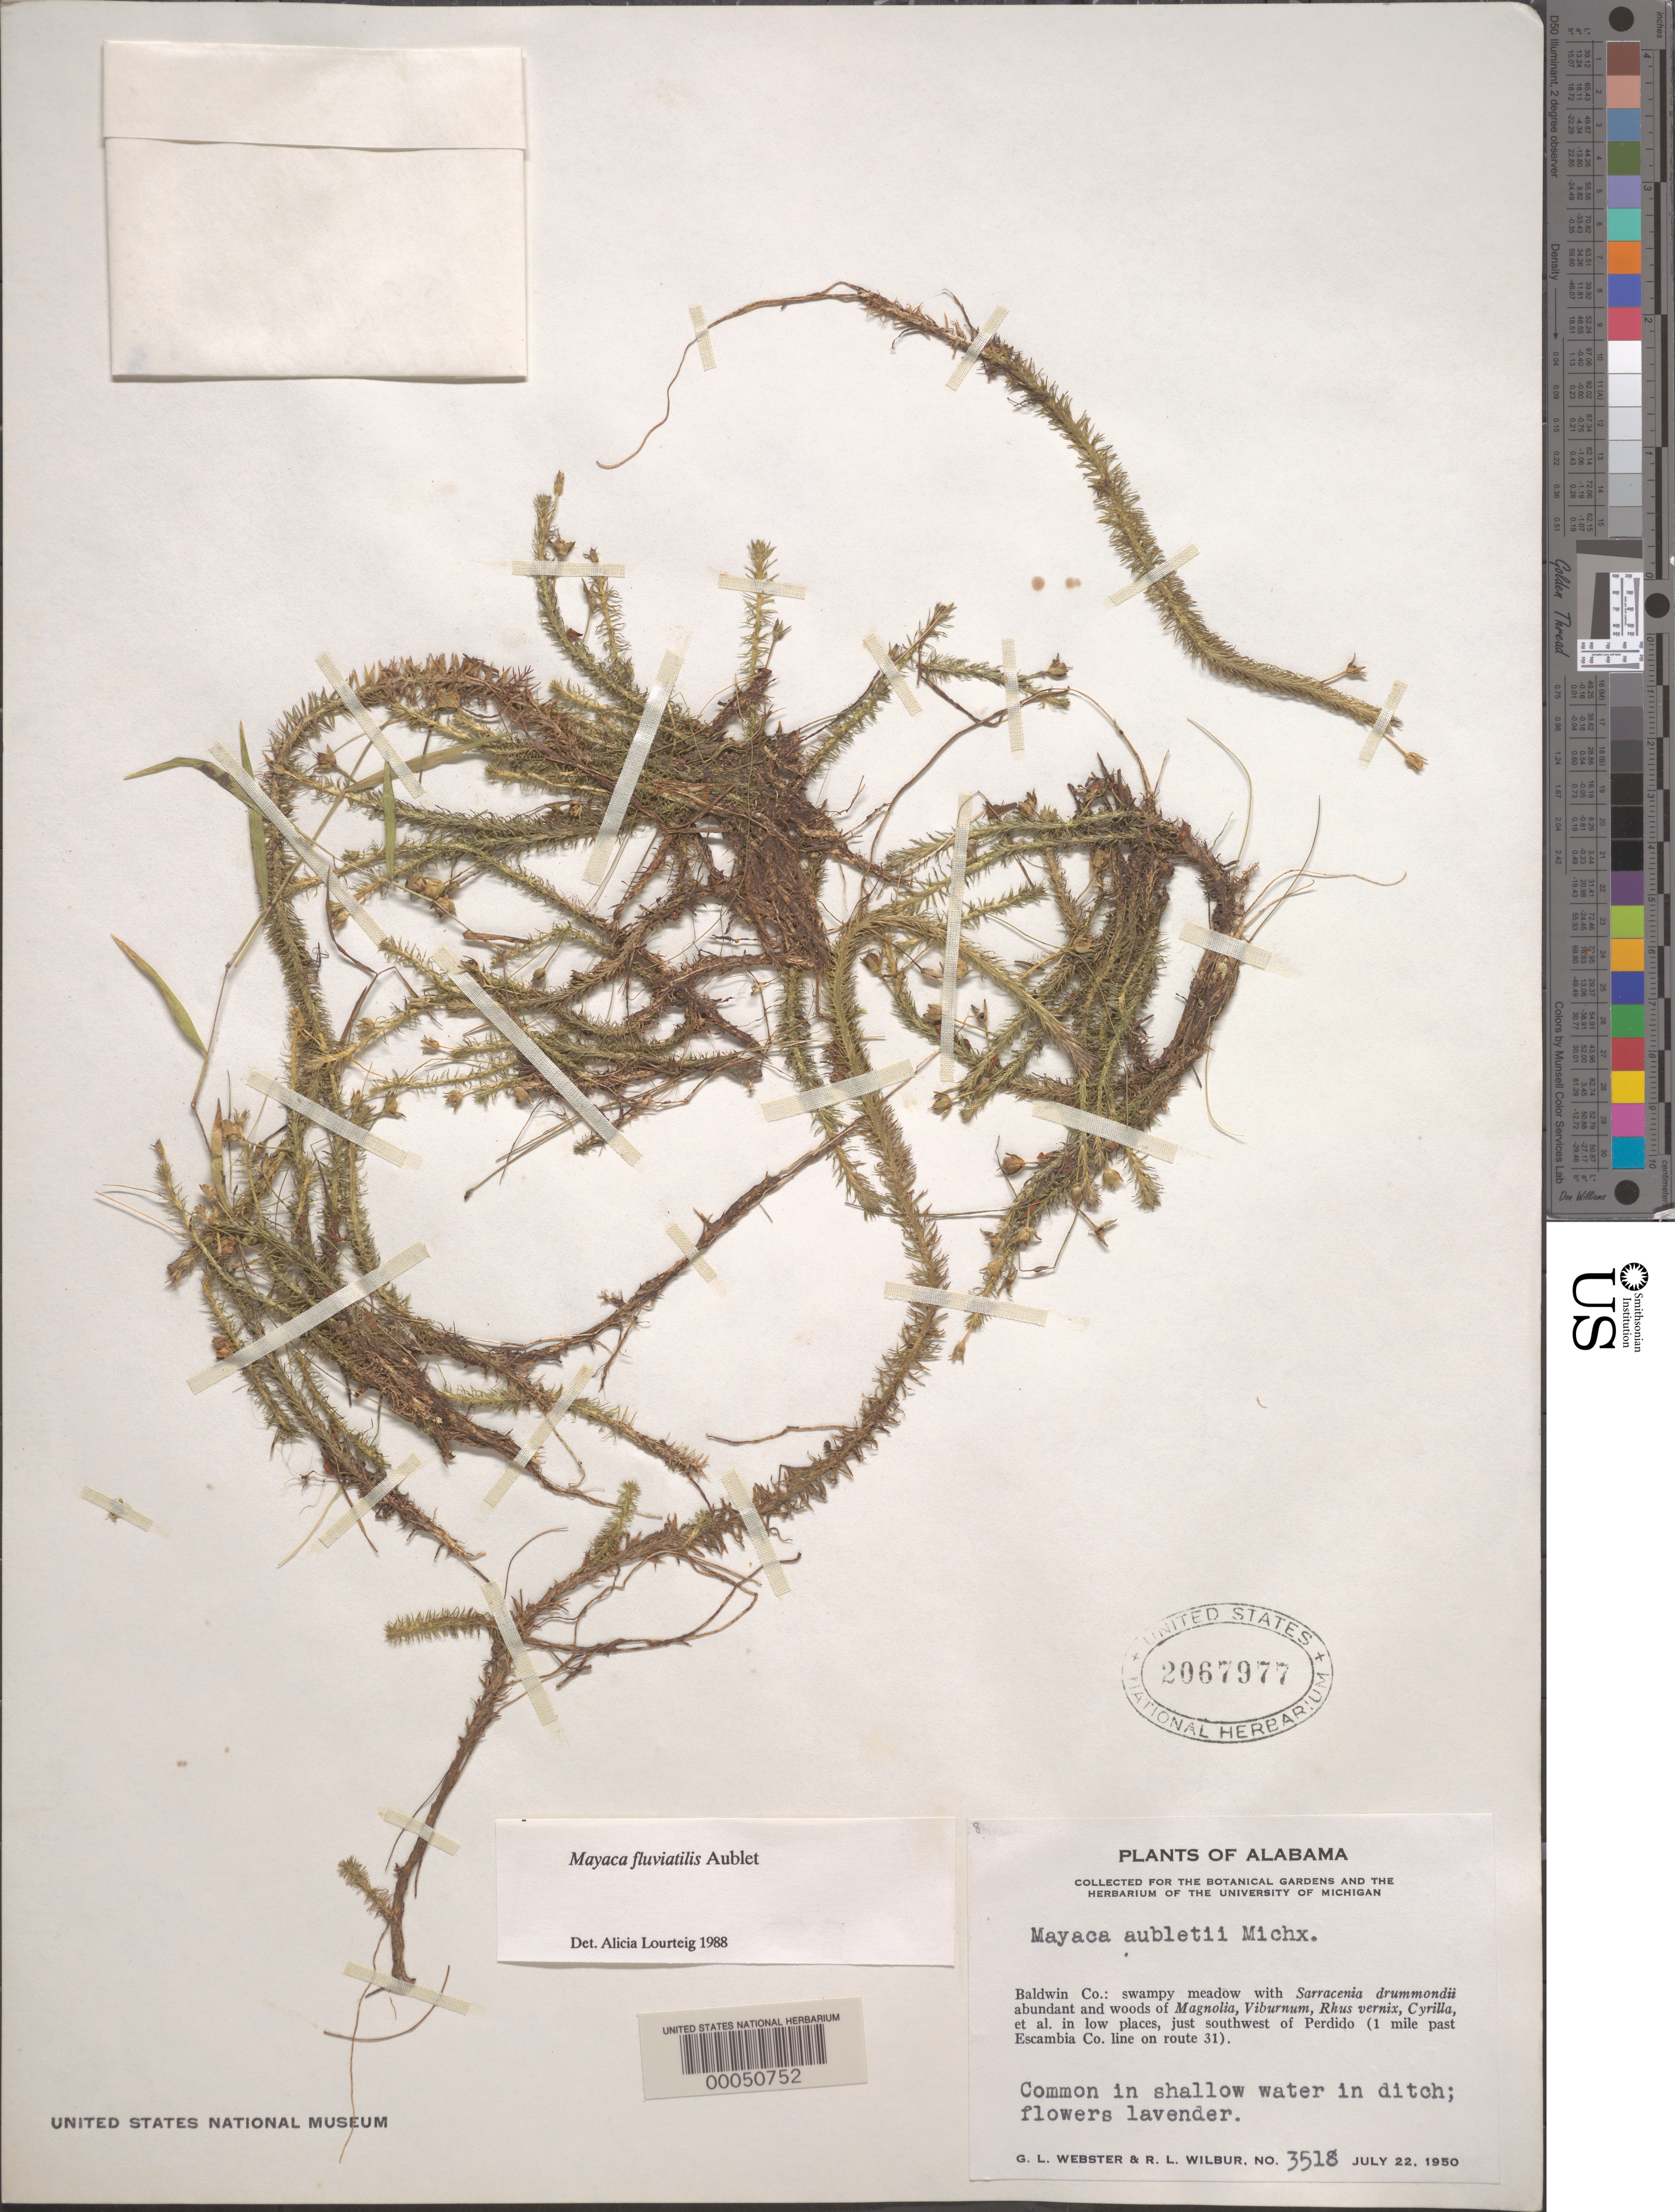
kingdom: Plantae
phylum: Tracheophyta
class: Liliopsida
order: Poales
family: Mayacaceae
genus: Mayaca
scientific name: Mayaca fluviatilis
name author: Aubl.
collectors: G. L. Webster & R. L. Wilbur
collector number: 3518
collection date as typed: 22 Jul 1950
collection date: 1950-07-22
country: United States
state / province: Alabama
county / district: Baldwin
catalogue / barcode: US 2067977